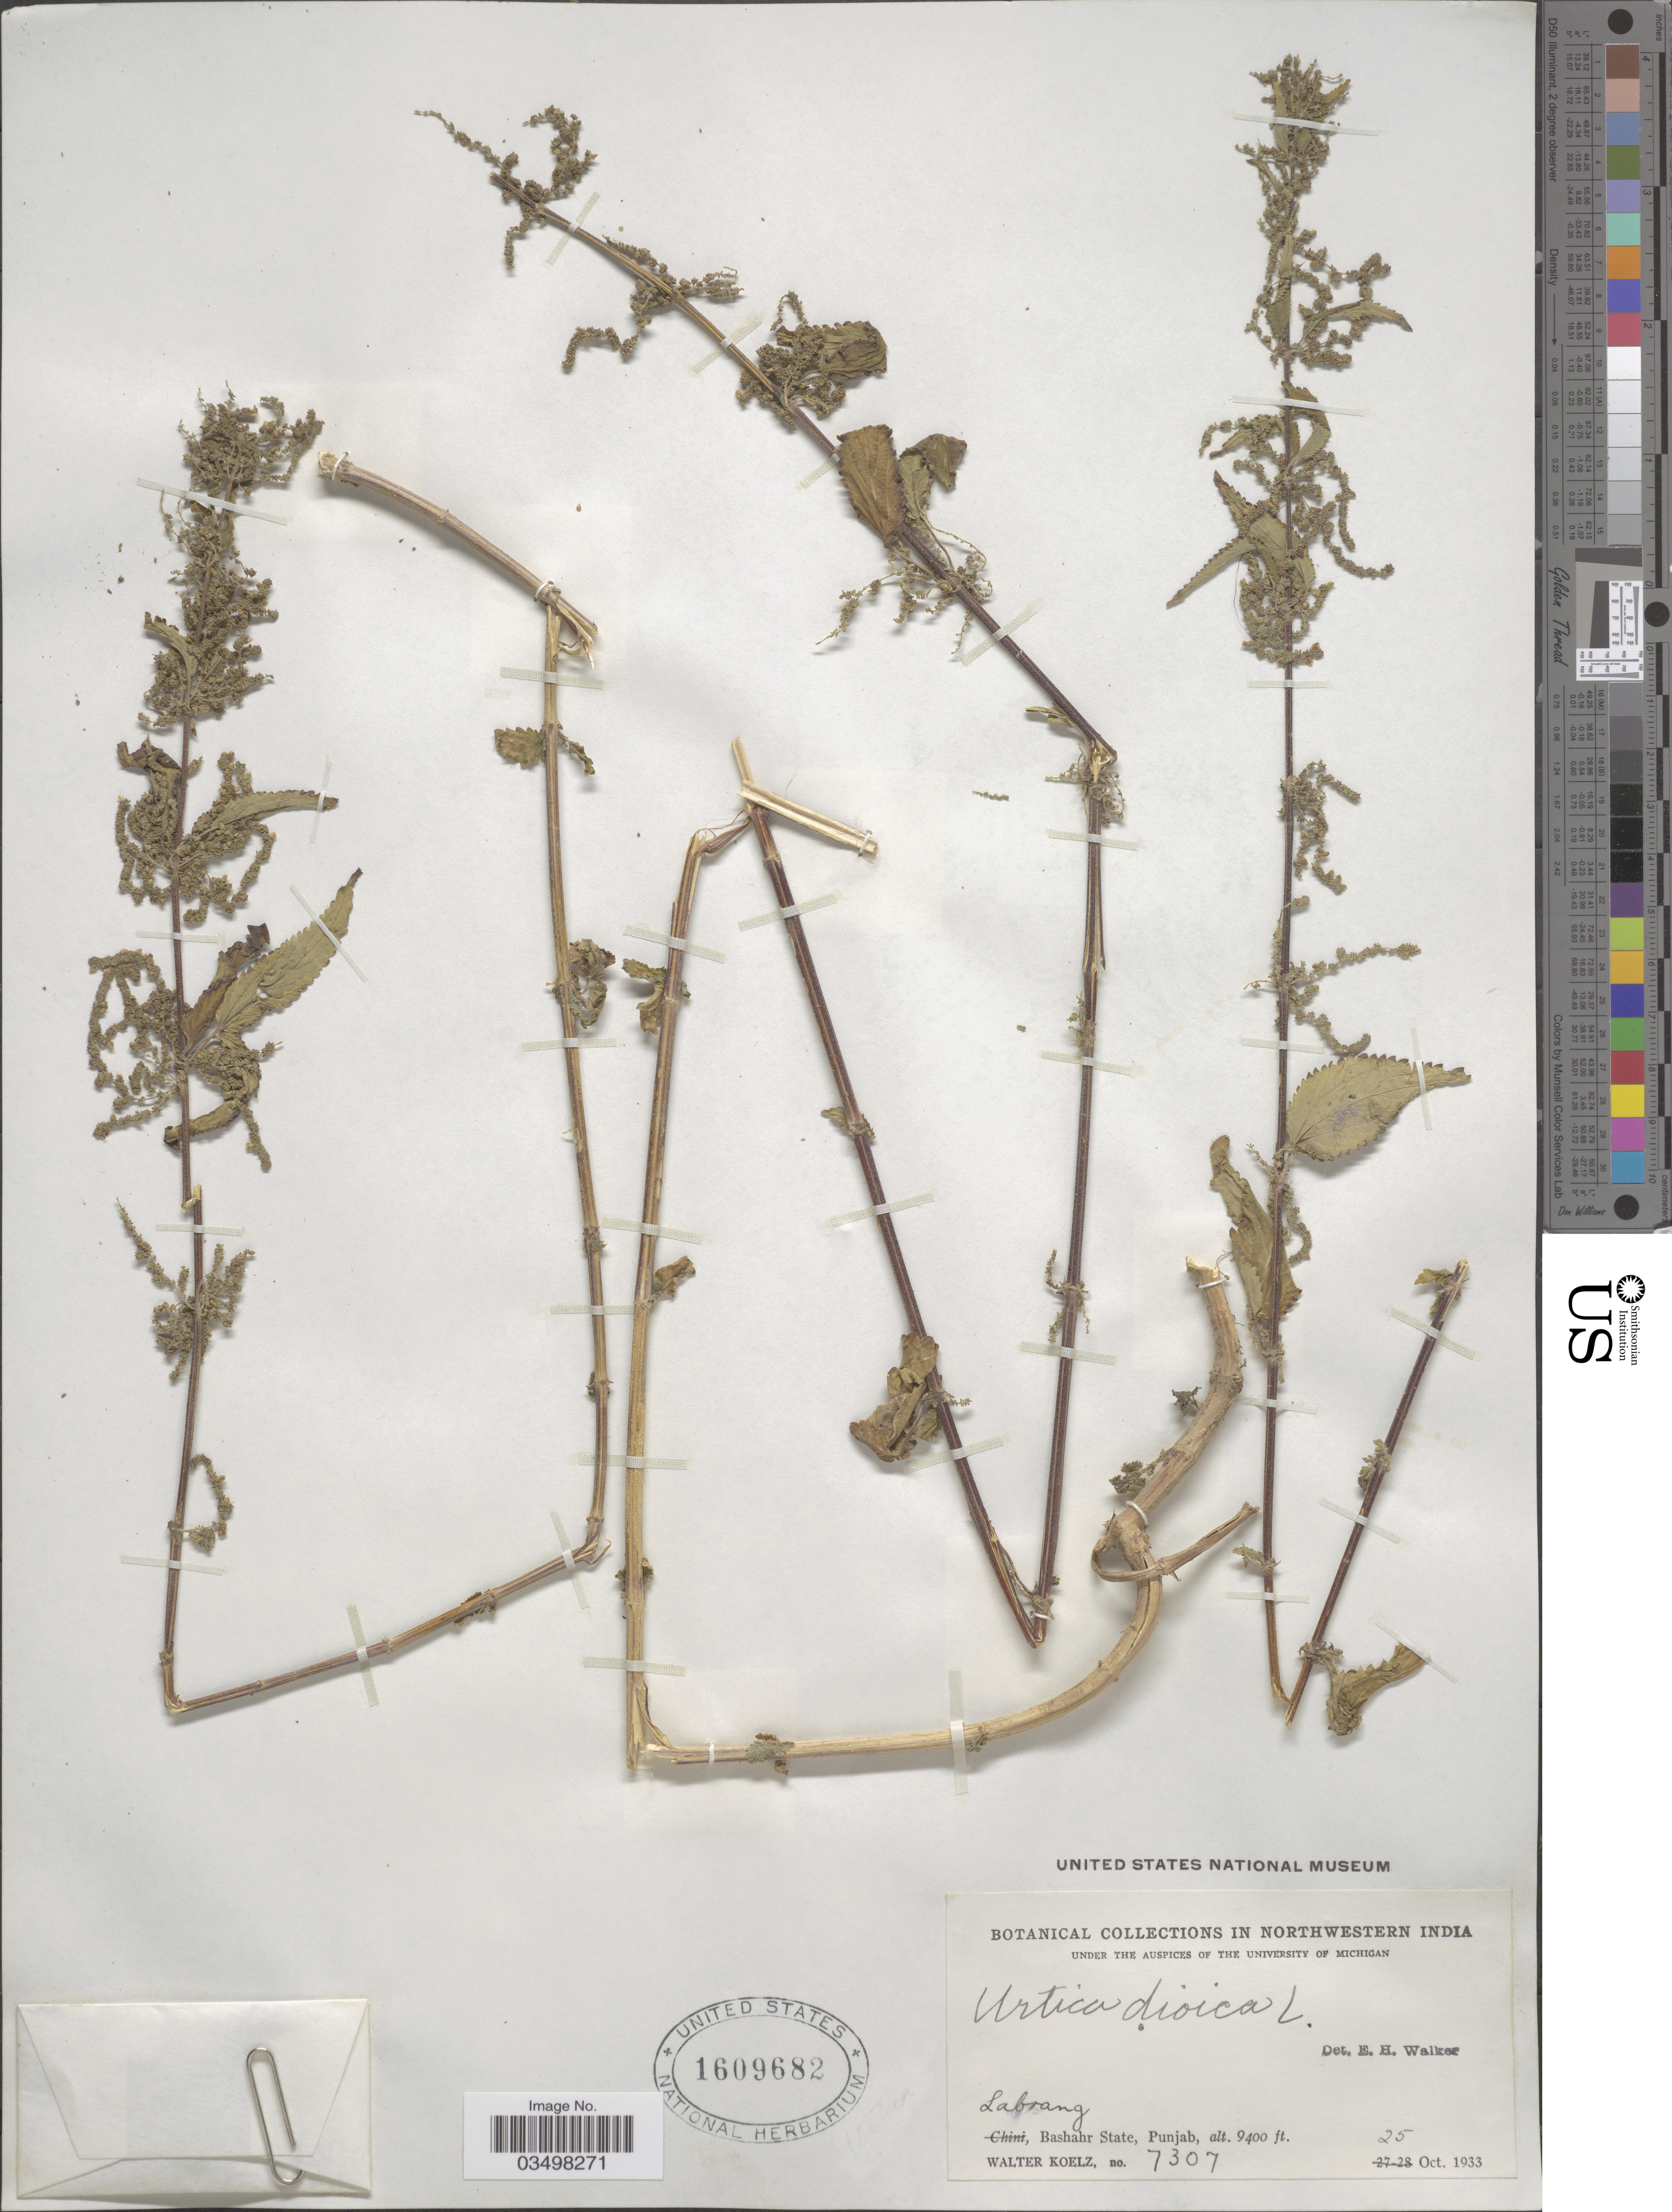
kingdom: Plantae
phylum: Tracheophyta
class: Magnoliopsida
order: Rosales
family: Urticaceae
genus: Urtica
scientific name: Urtica dioica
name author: L.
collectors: W. N. Koelz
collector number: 7307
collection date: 1933-10-25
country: India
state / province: Punjab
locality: Northwestern India. Labrang, Bashahr State.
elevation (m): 2865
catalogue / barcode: US 1609682